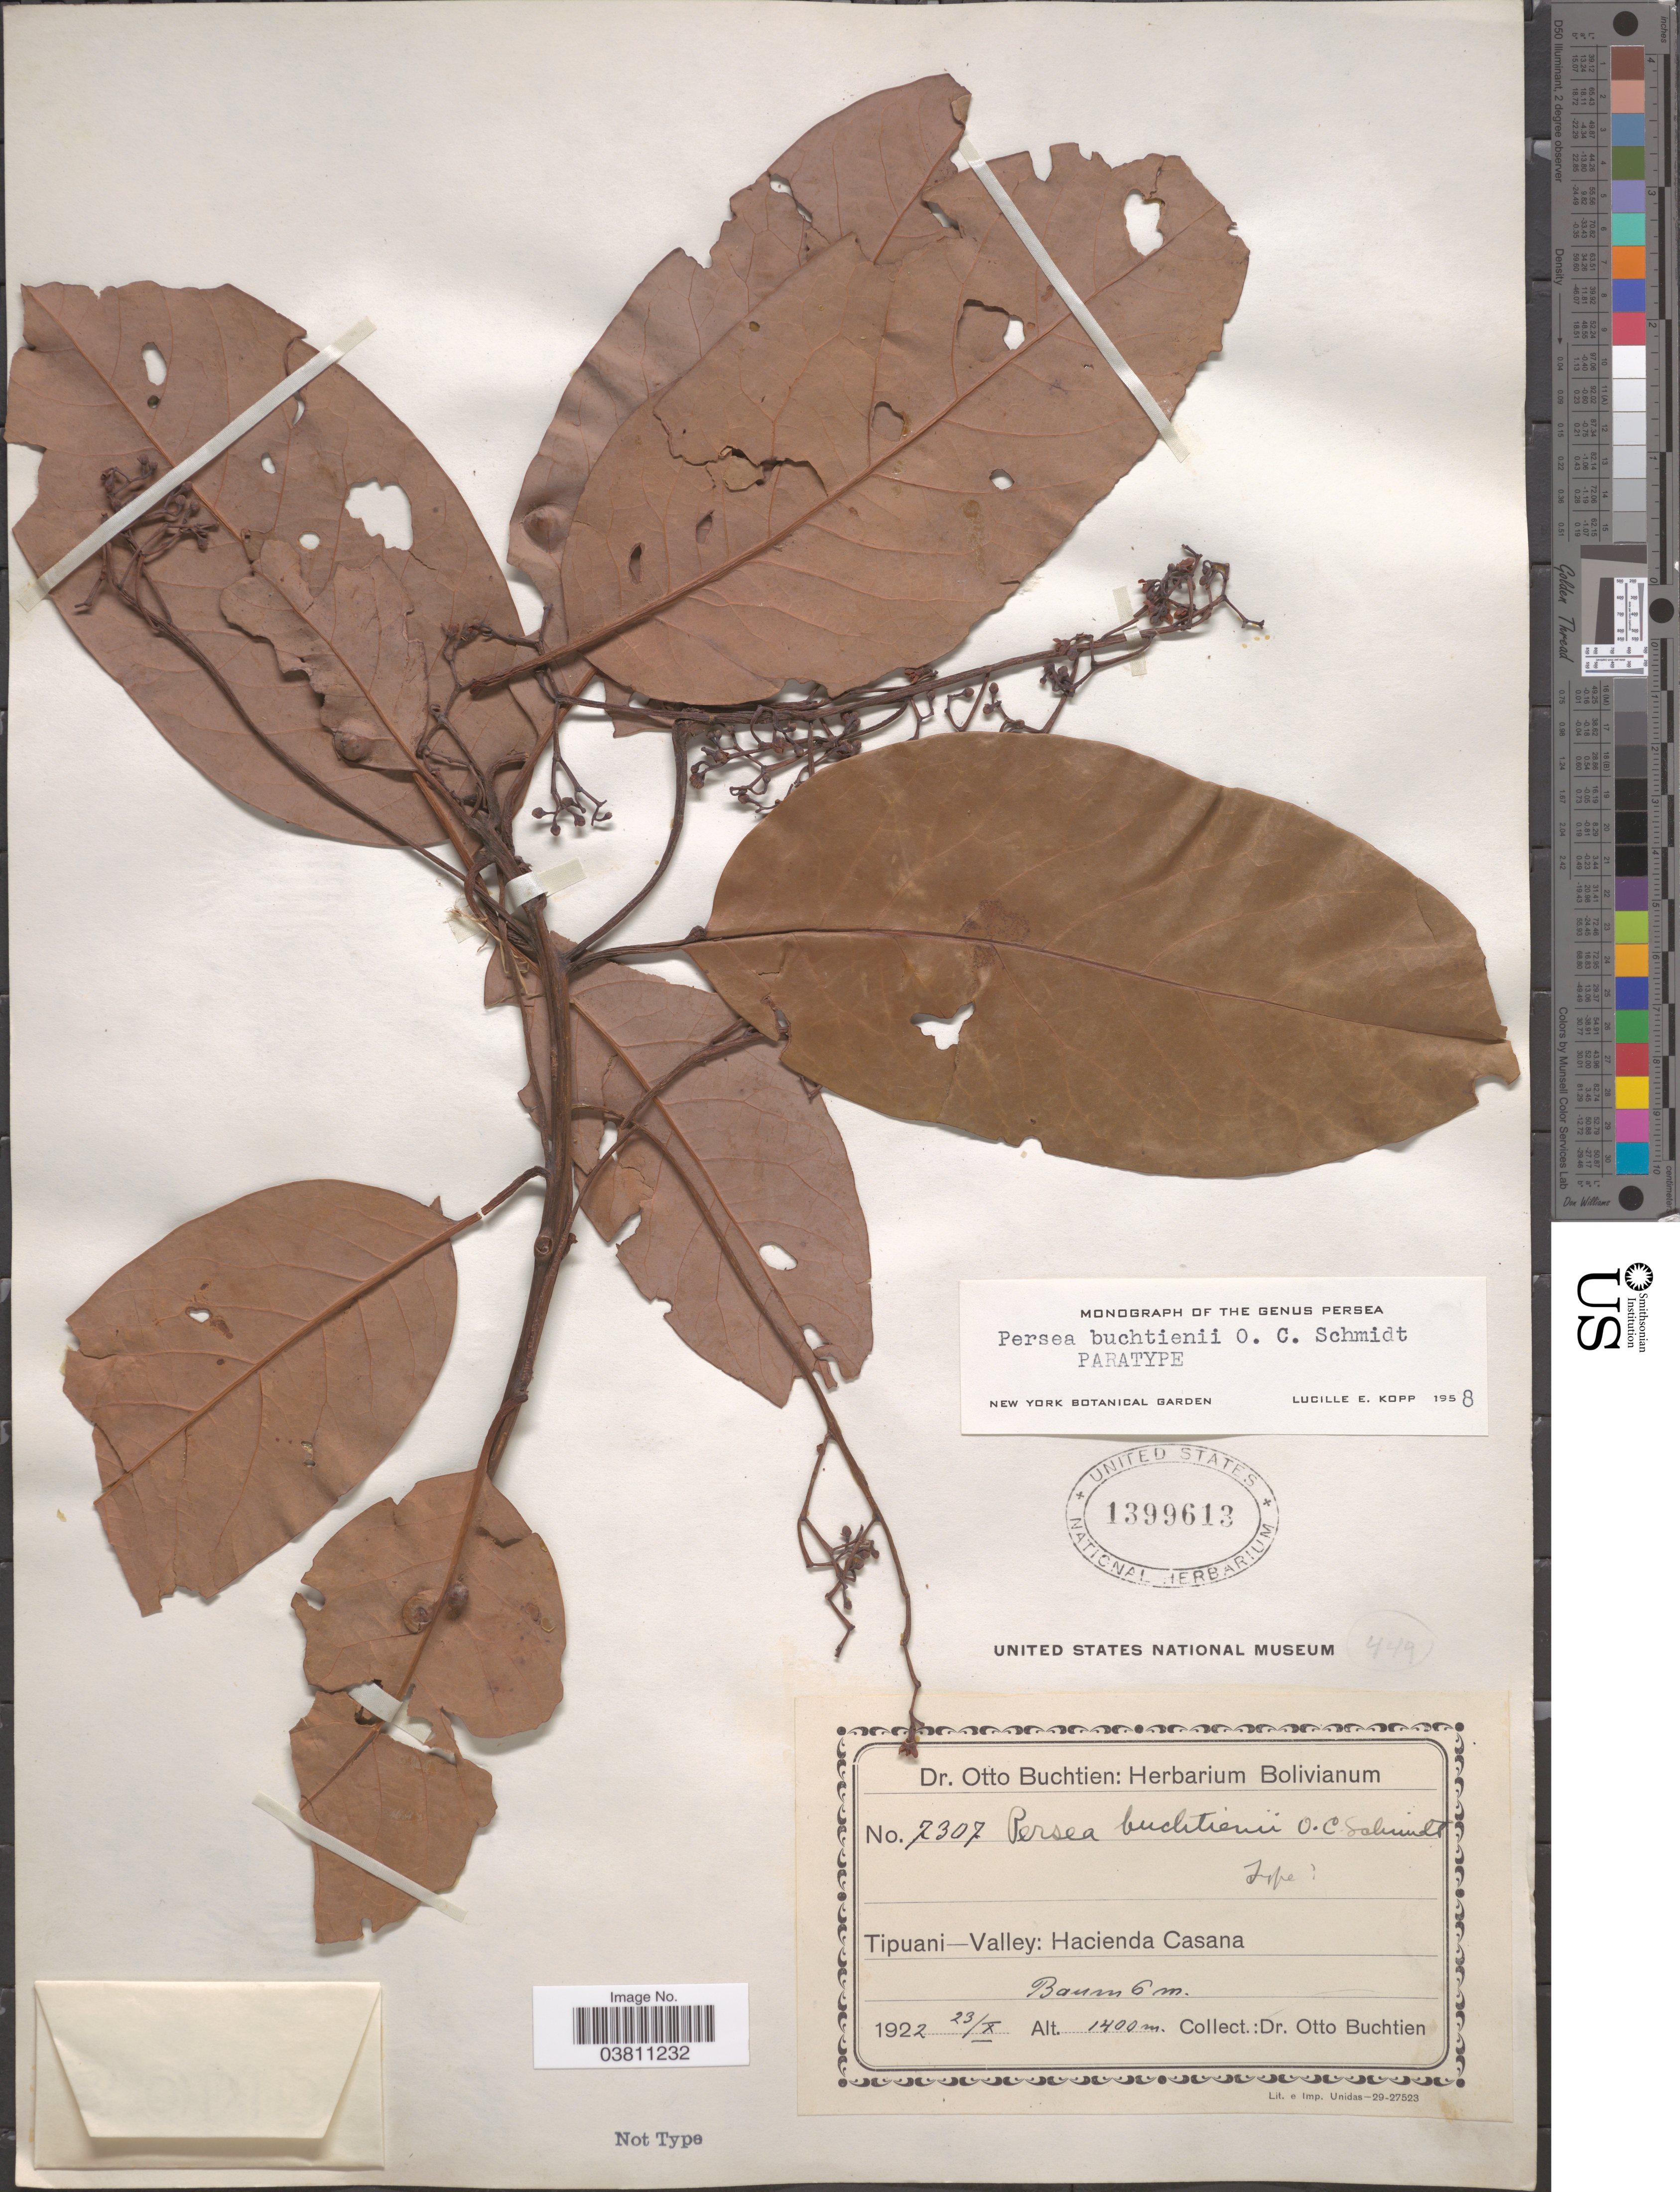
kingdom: Plantae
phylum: Tracheophyta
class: Magnoliopsida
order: Laurales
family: Lauraceae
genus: Persea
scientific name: Persea buchtienii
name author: O.C. Schmidt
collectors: O. Buchtien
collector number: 7307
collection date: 1922-10-23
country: Bolivia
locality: Tipuani-Valley: Hacienda Casana.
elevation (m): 1400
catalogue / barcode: US 1399613